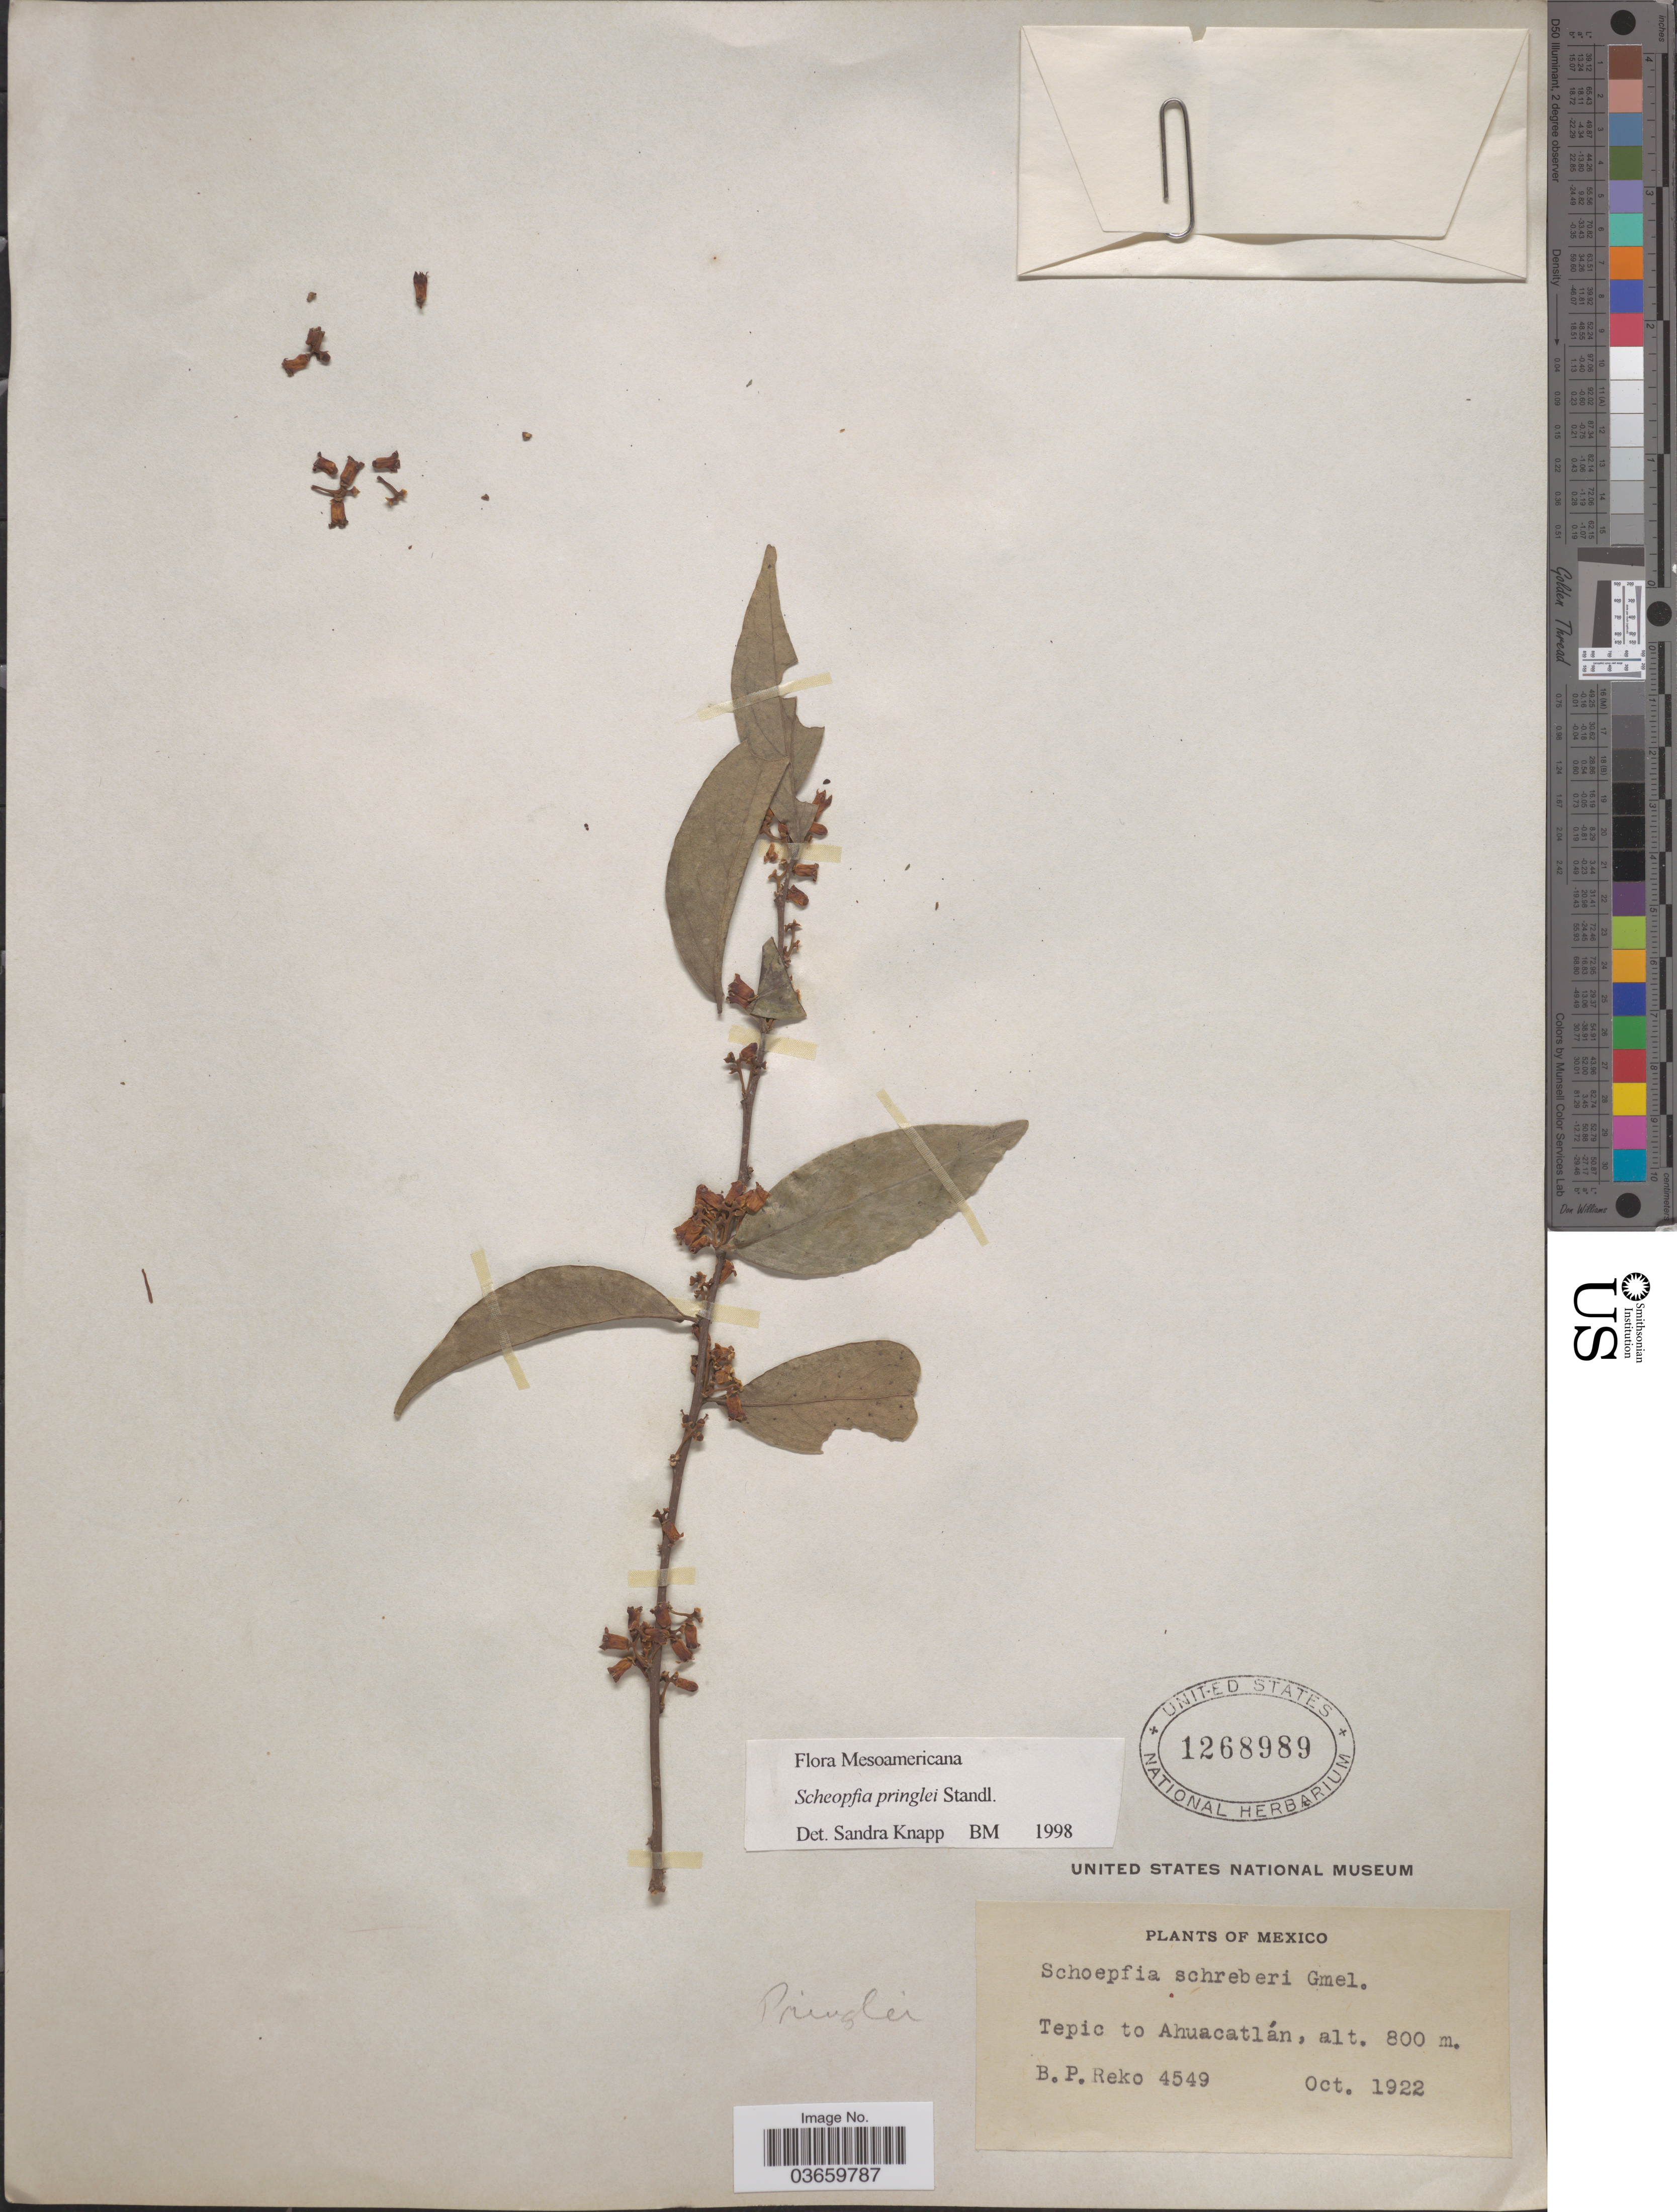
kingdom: Plantae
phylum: Tracheophyta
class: Magnoliopsida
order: Santalales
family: Schoepfiaceae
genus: Schoepfia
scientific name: Schoepfia pringlei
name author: B.L. Rob.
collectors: B. P. Reko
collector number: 4549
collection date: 1922-10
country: Mexico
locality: Tepic to Ahuacatlán.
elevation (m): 800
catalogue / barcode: US 1268989